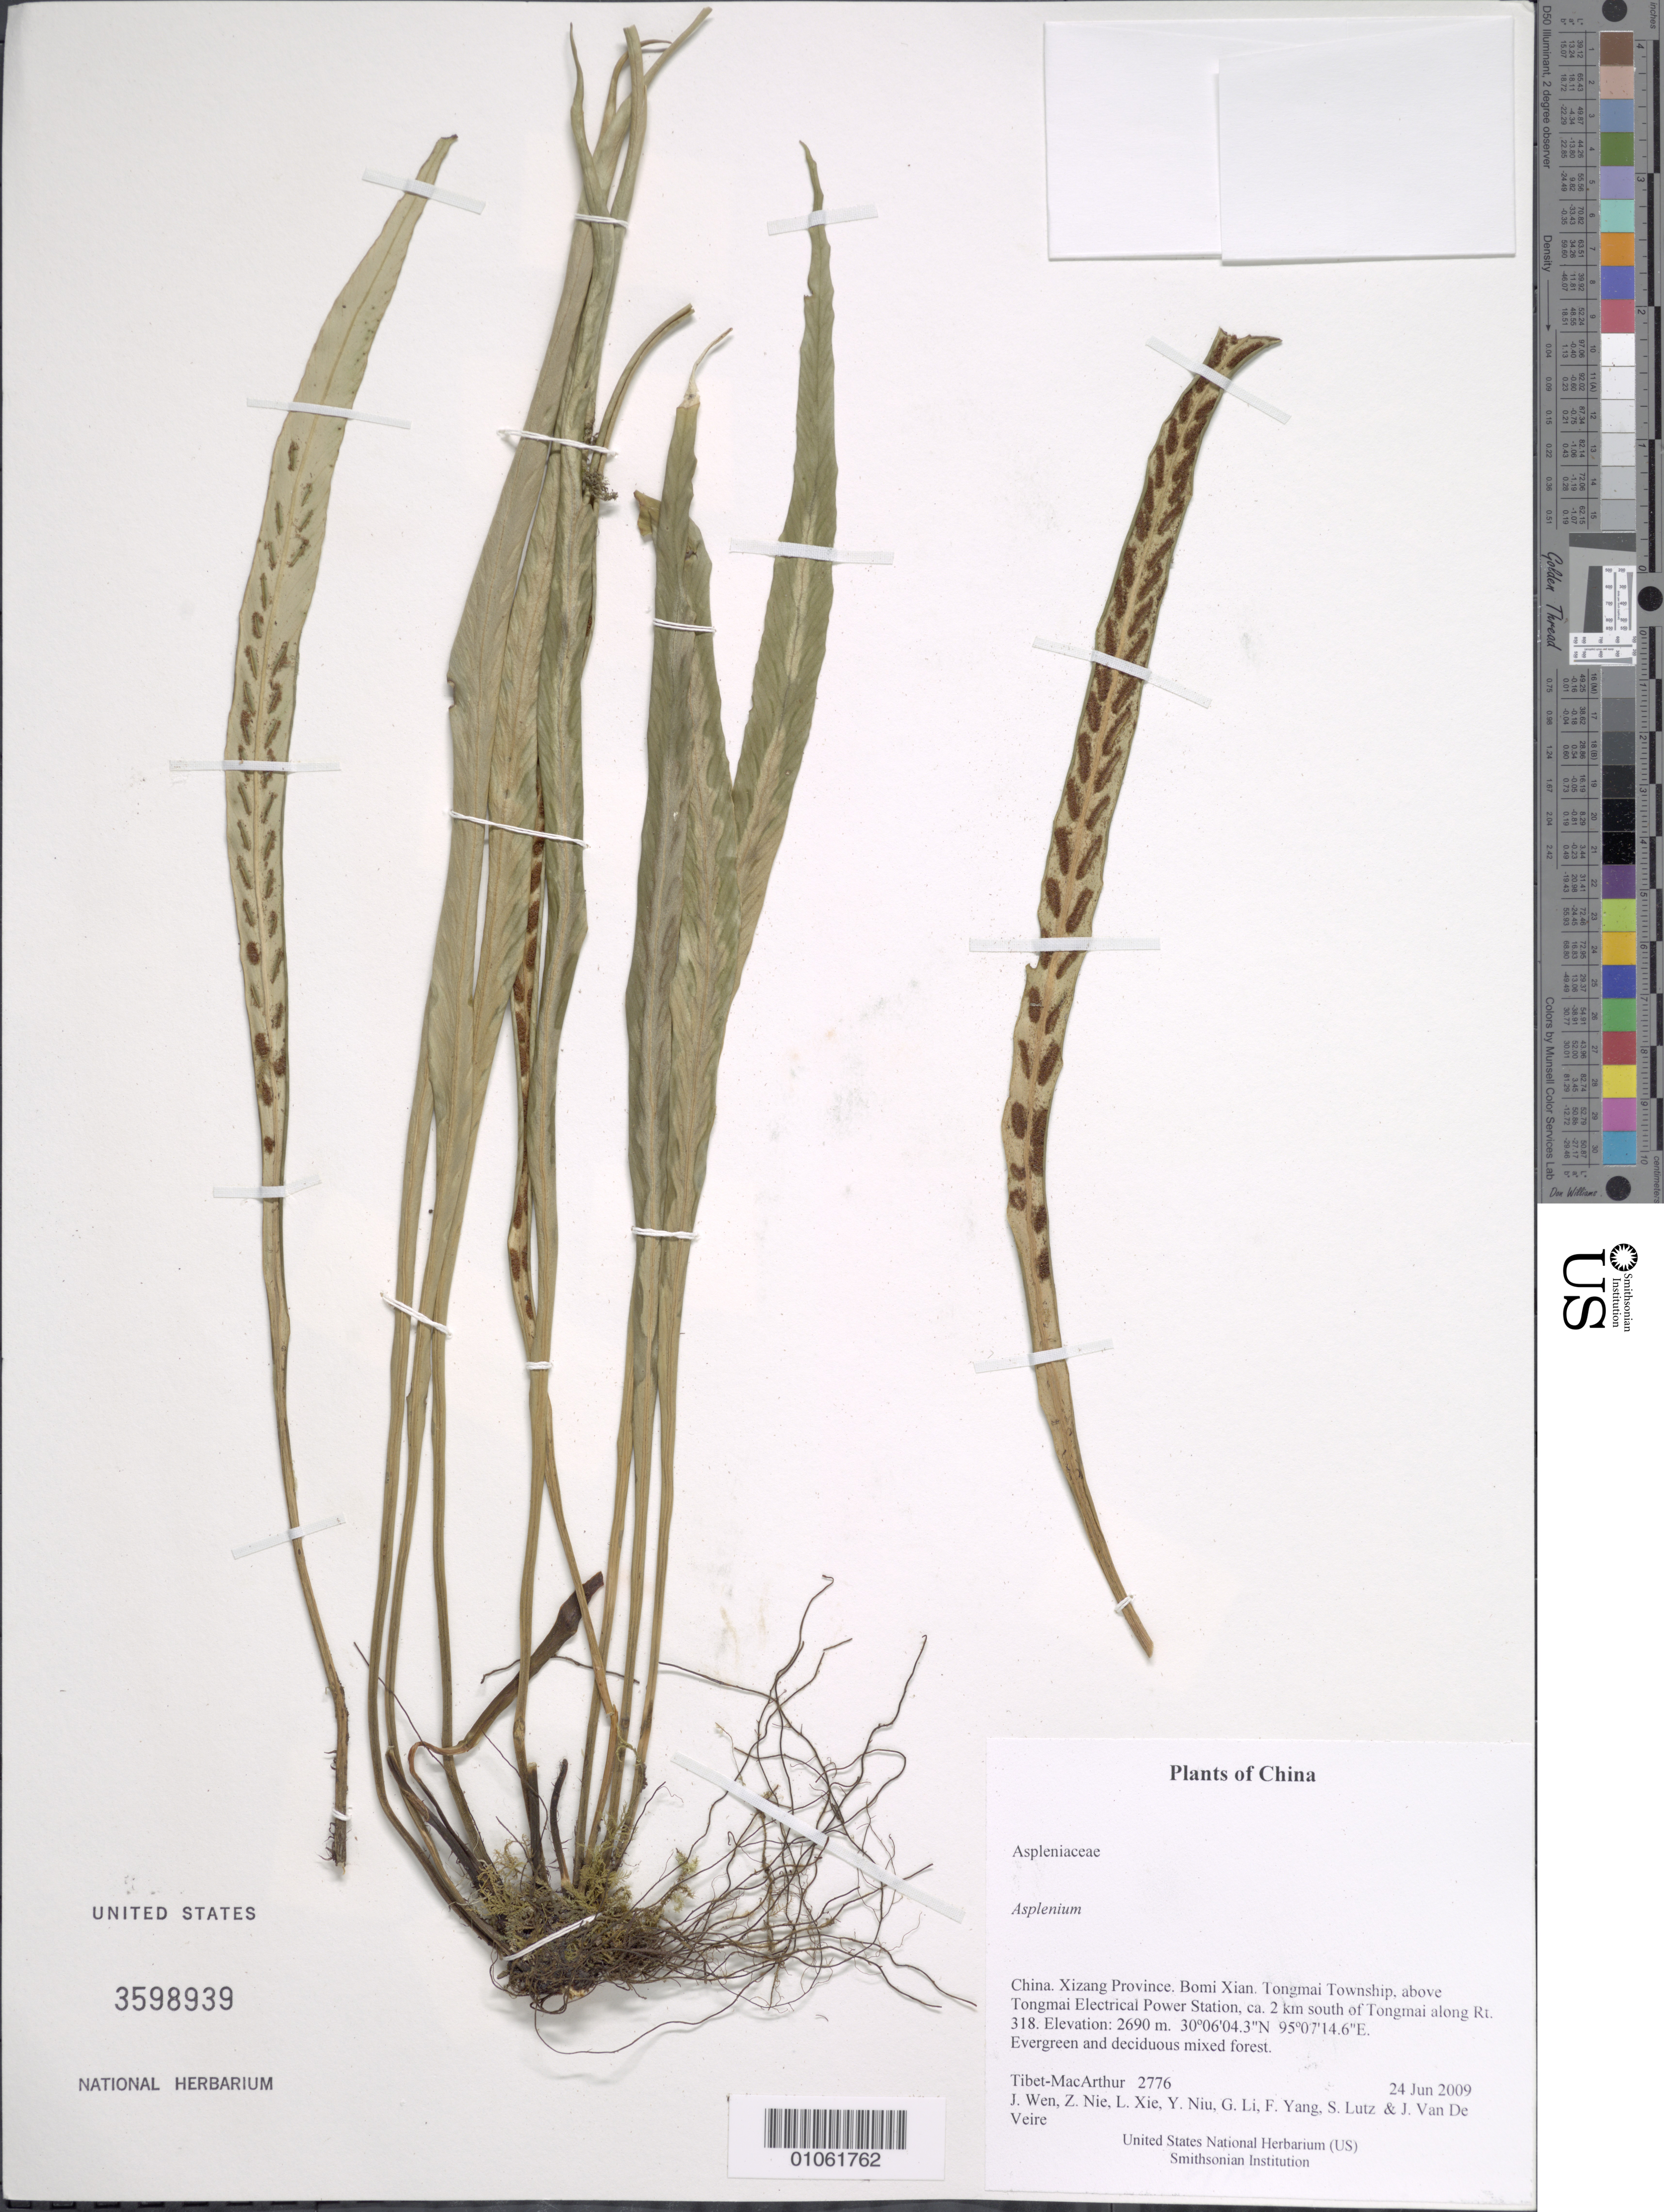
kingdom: Plantae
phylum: Tracheophyta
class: Polypodiopsida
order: Polypodiales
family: Aspleniaceae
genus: Asplenium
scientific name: Asplenium sp.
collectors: Tibet-MacArthur, J. Wen, Z. Nie, L. Xie, Y. Niu, G. Li, F. Yang, S. Lutz & J. Van De Veire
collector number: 2776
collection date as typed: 24 Jun 2009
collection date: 2009-06-24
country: China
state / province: Xizang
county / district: Bomi Xian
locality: Tongmai Township, above Tongmai Electrical Power Station, ca. 2 km south of Tongmai along Rt. 318.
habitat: Evergreen and deciduous mixed forest.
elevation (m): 2690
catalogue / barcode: US 3598939